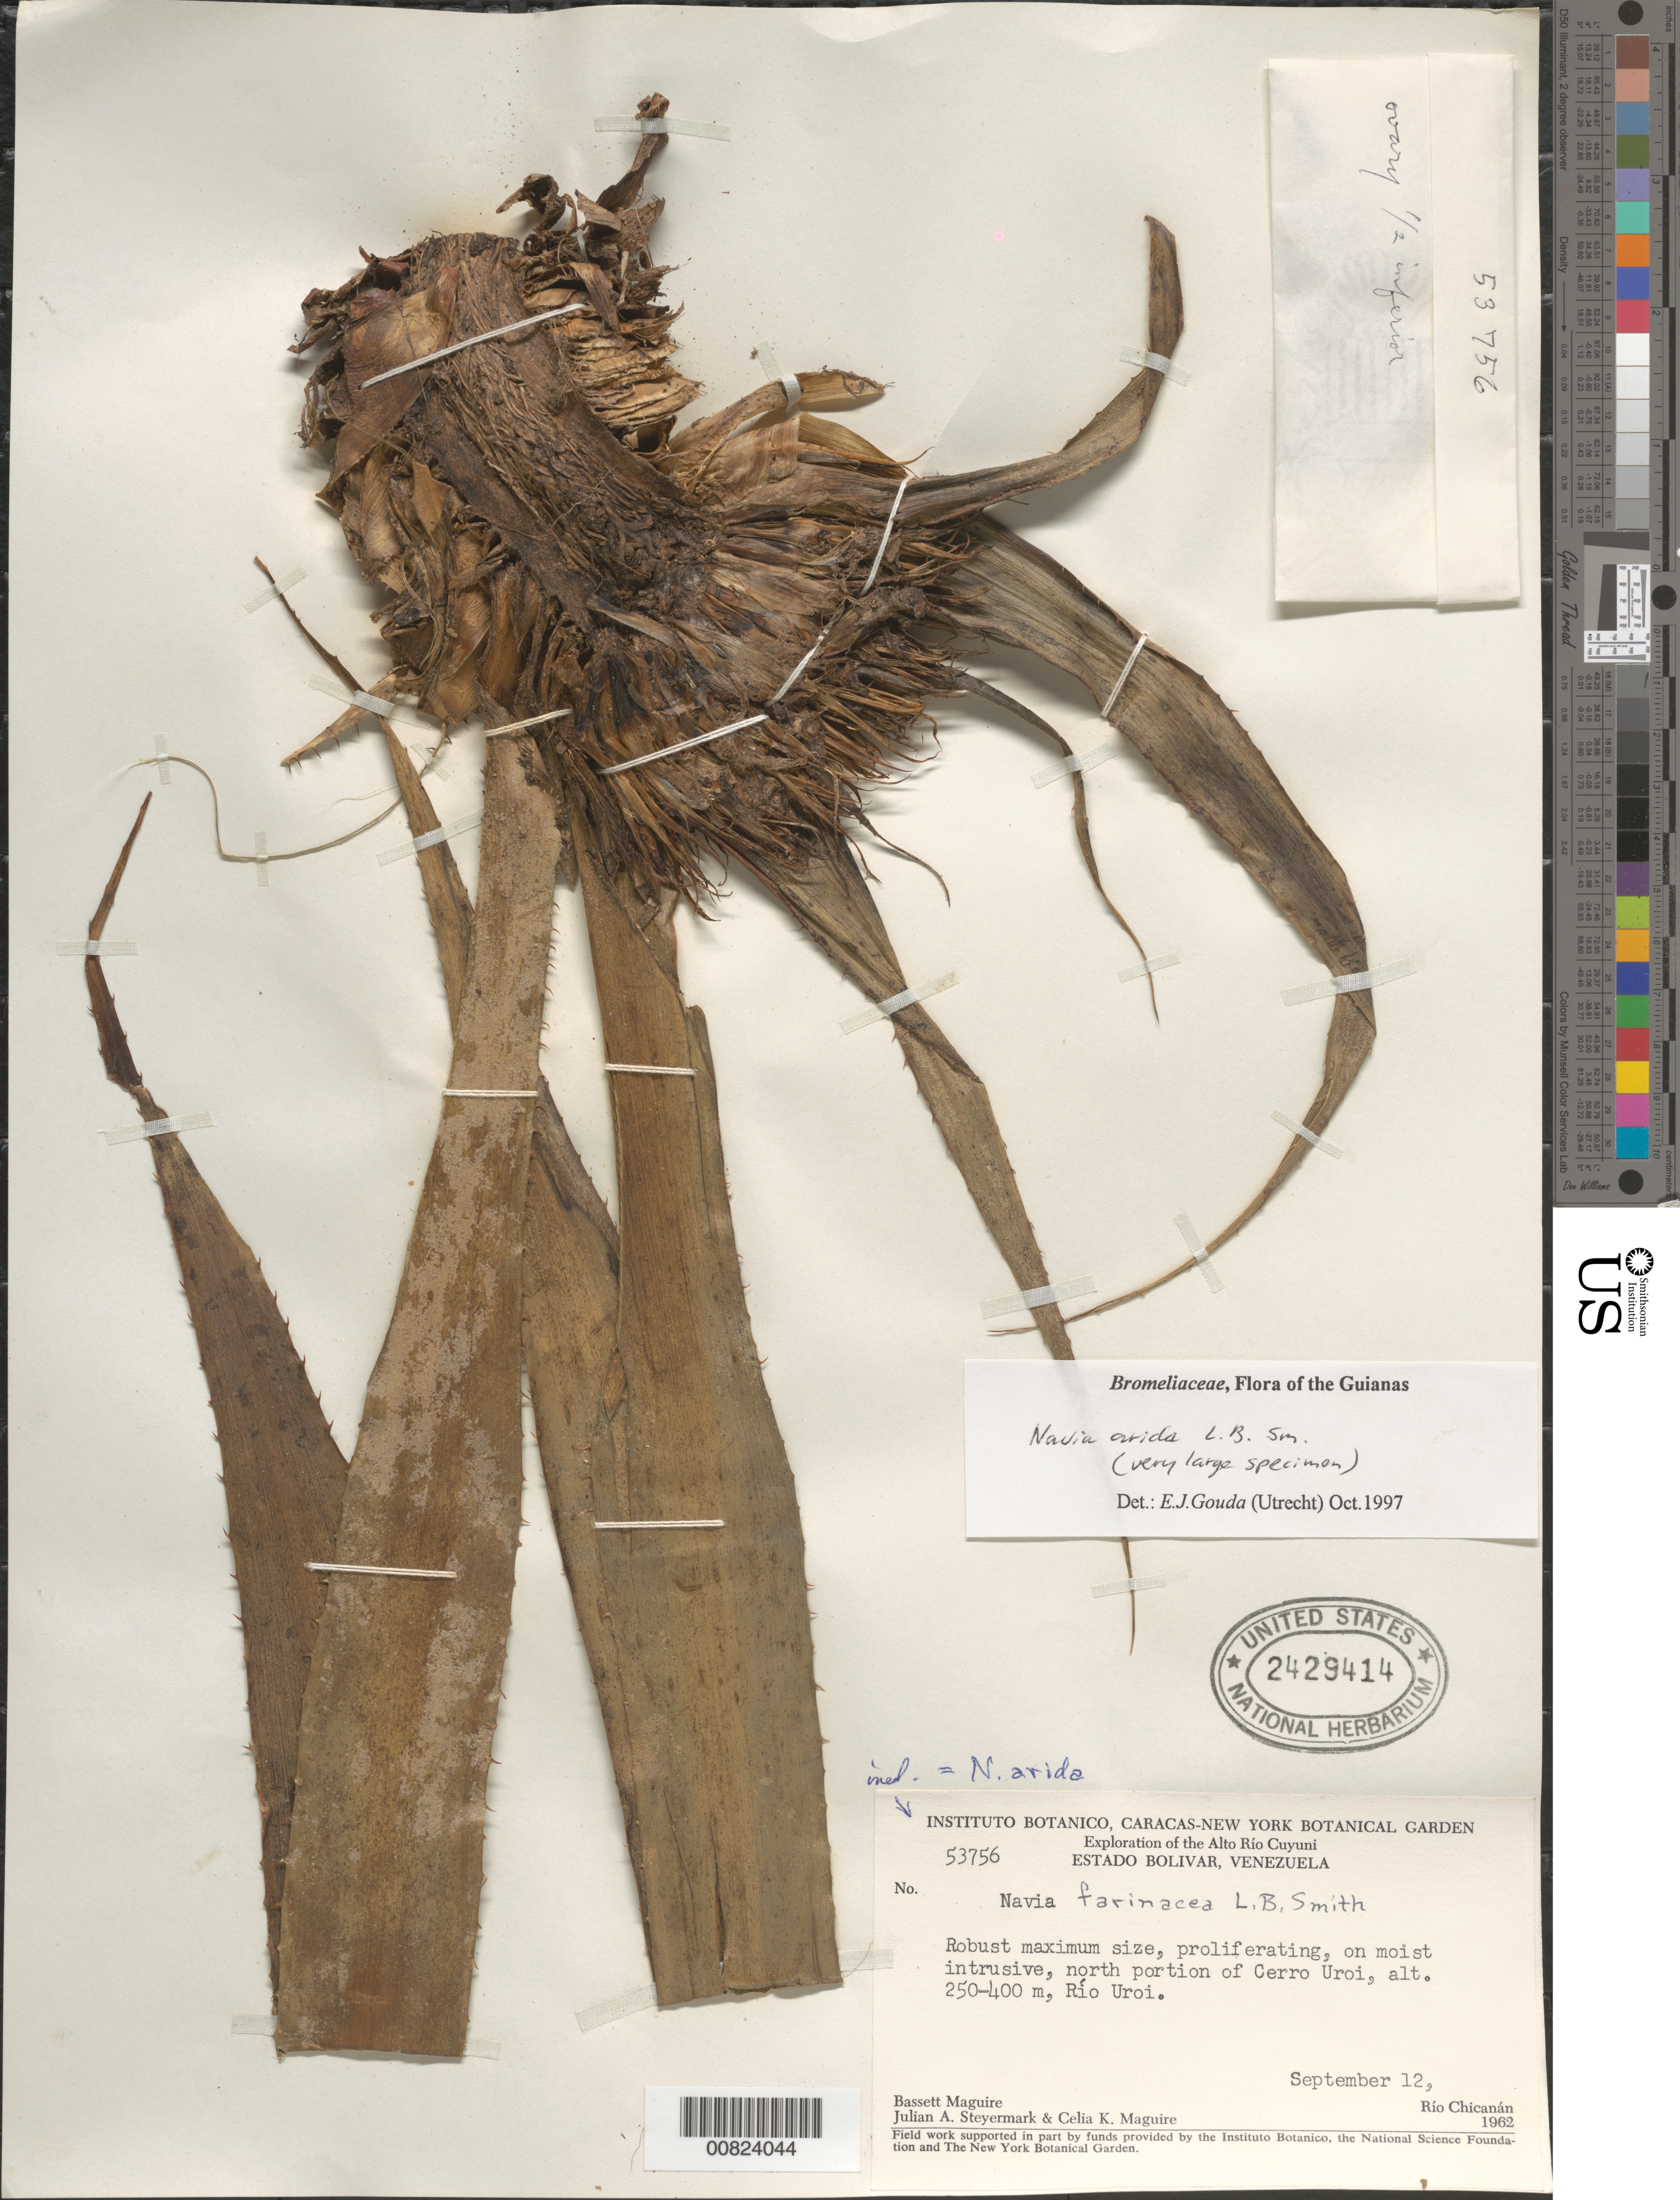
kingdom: Plantae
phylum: Tracheophyta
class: Liliopsida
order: Poales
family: Bromeliaceae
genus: Navia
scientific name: Navia arida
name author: L.B. Sm. & Steyerm.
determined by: Gouda, E. J.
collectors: B. Maguire, J. Steyermark & C. K. Maguire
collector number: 53756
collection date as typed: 12-Sep-62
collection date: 1962-09-12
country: Venezuela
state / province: Bolívar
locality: Alto Río Cuyuni, Cerro Uroi, summit of north portion, Río Uroi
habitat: On moist intrusive, N portion of Cerro Uroi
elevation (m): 250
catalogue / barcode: US 2429414